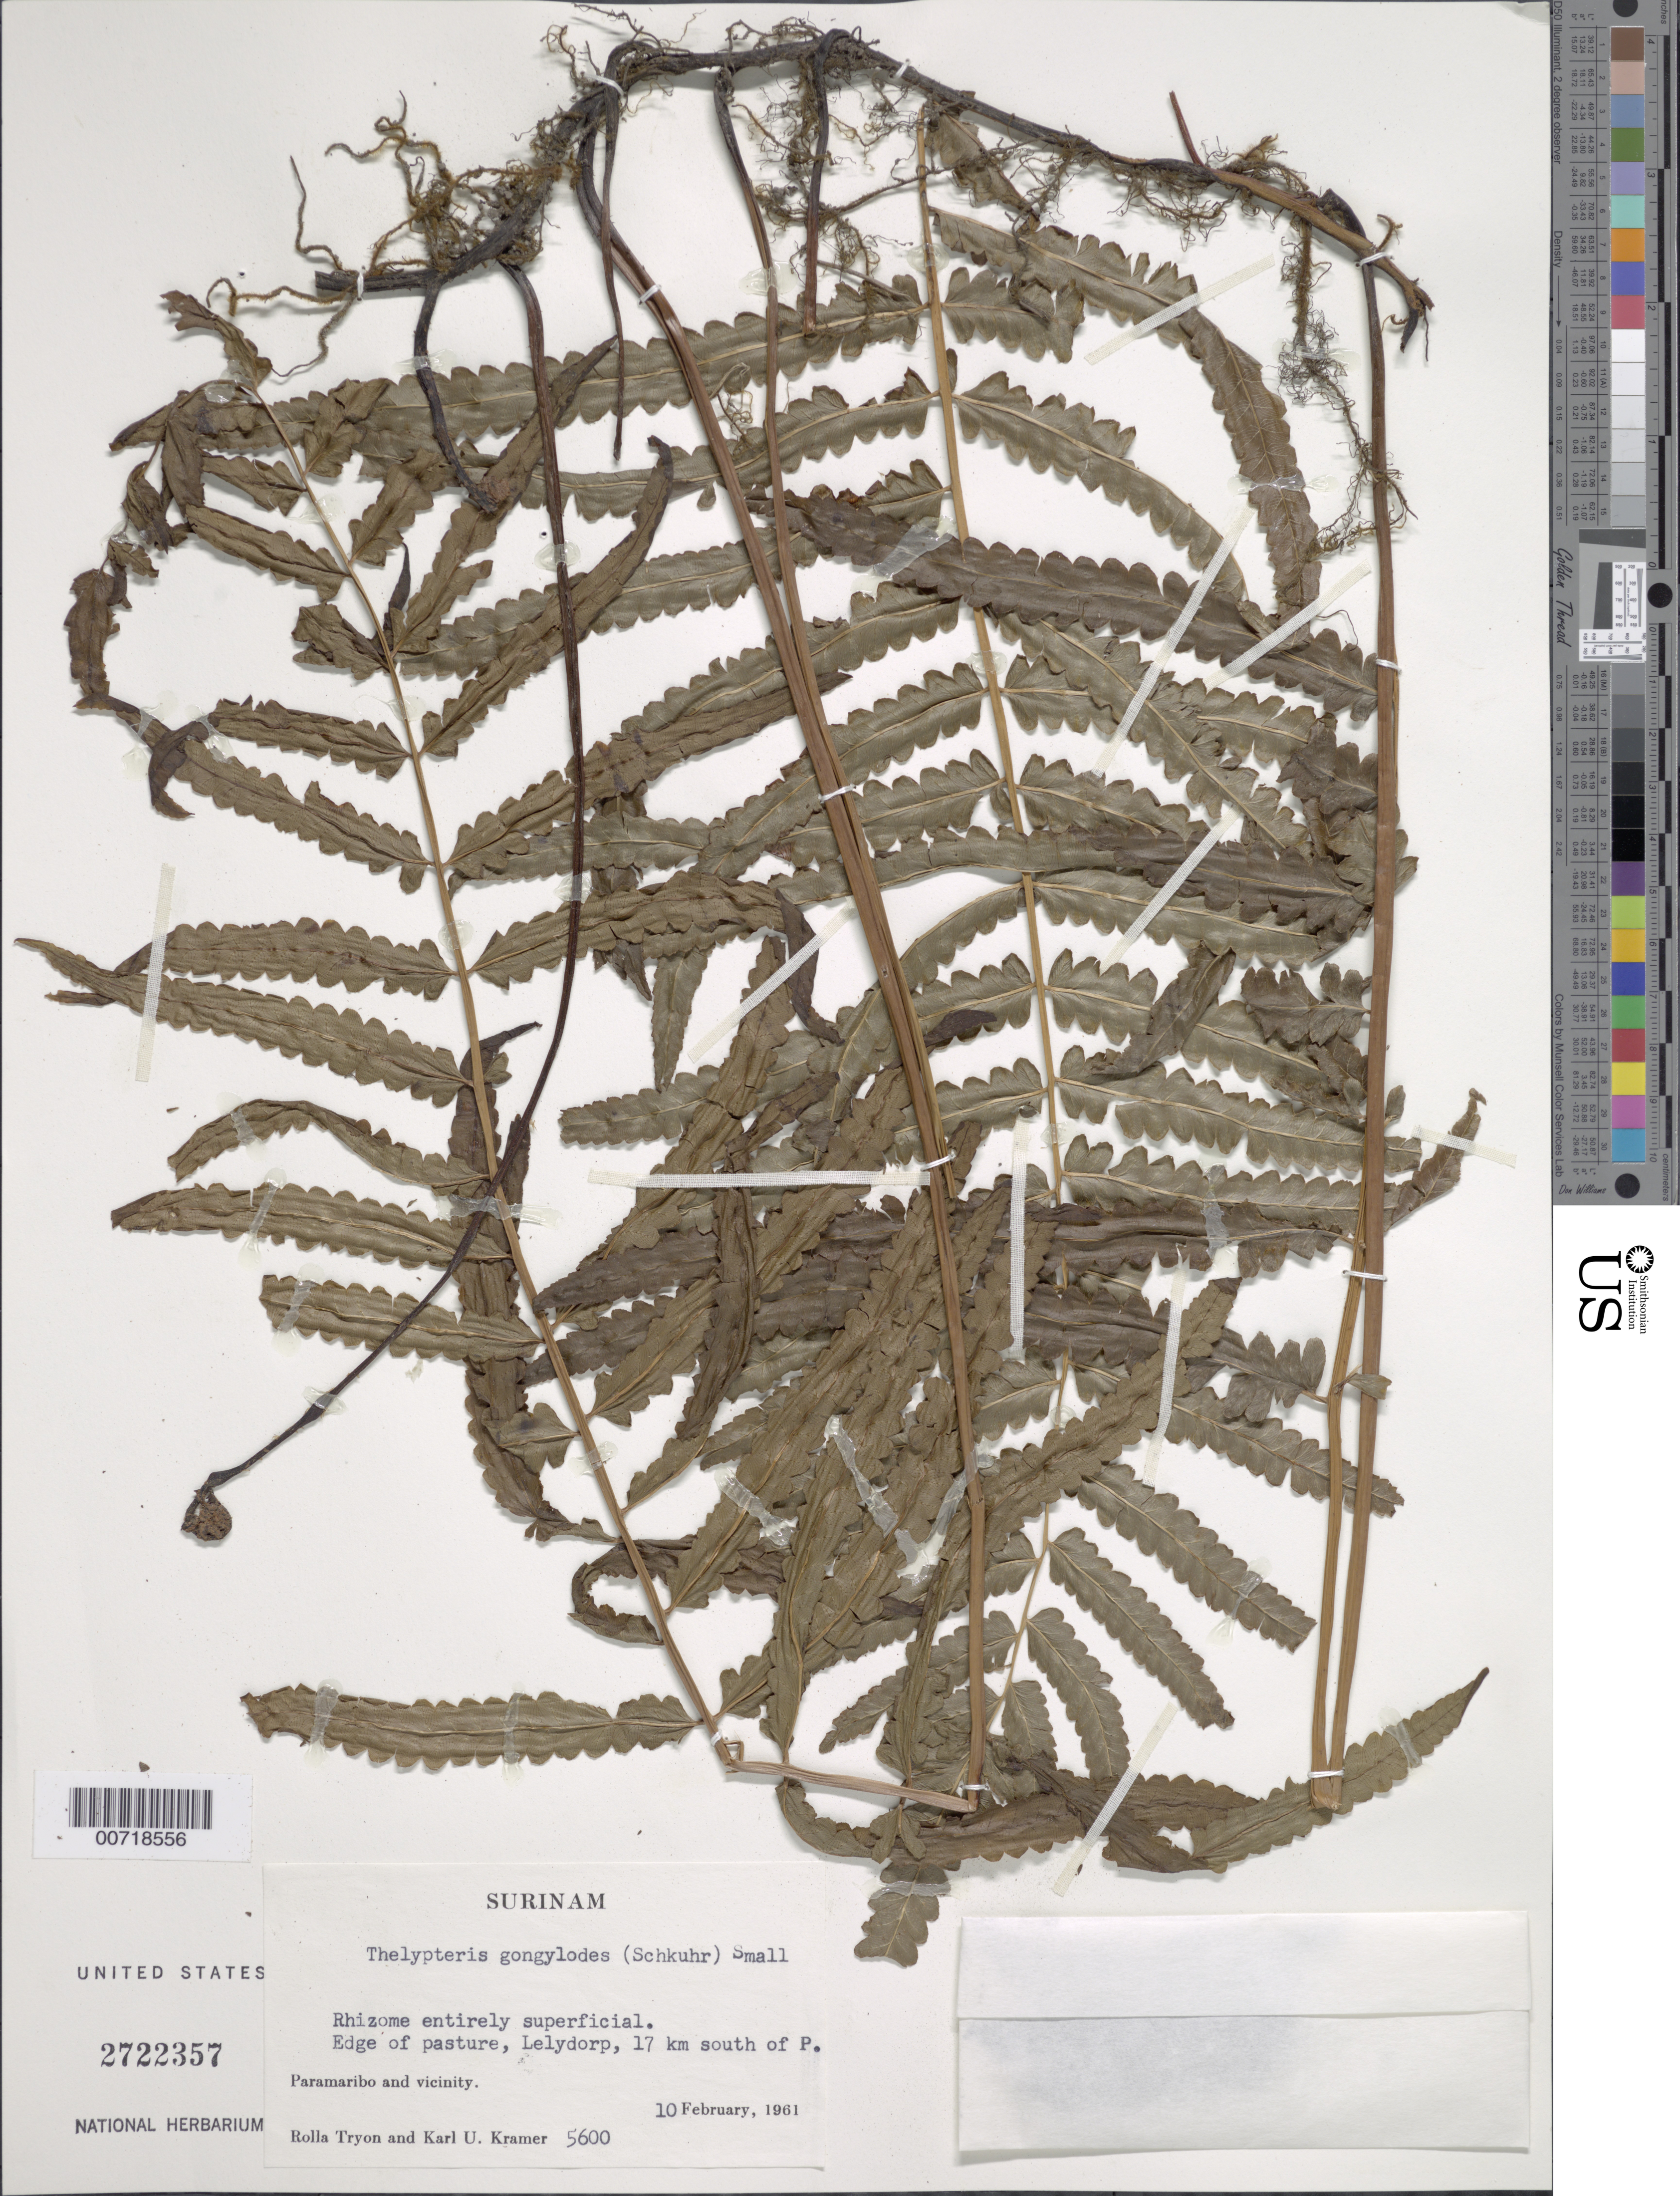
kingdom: Plantae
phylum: Tracheophyta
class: Polypodiopsida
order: Polypodiales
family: Thelypteridaceae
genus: Cyclosorus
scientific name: Cyclosorus interruptus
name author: (Willd.) H. Itô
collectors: R. M. Tryon & K. U. Kramer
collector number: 5600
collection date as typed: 10-Feb-61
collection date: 1961-02-10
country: Suriname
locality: Paramaribo, 17 km south of, Lelydorp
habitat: Edge of pasture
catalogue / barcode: US 2722357